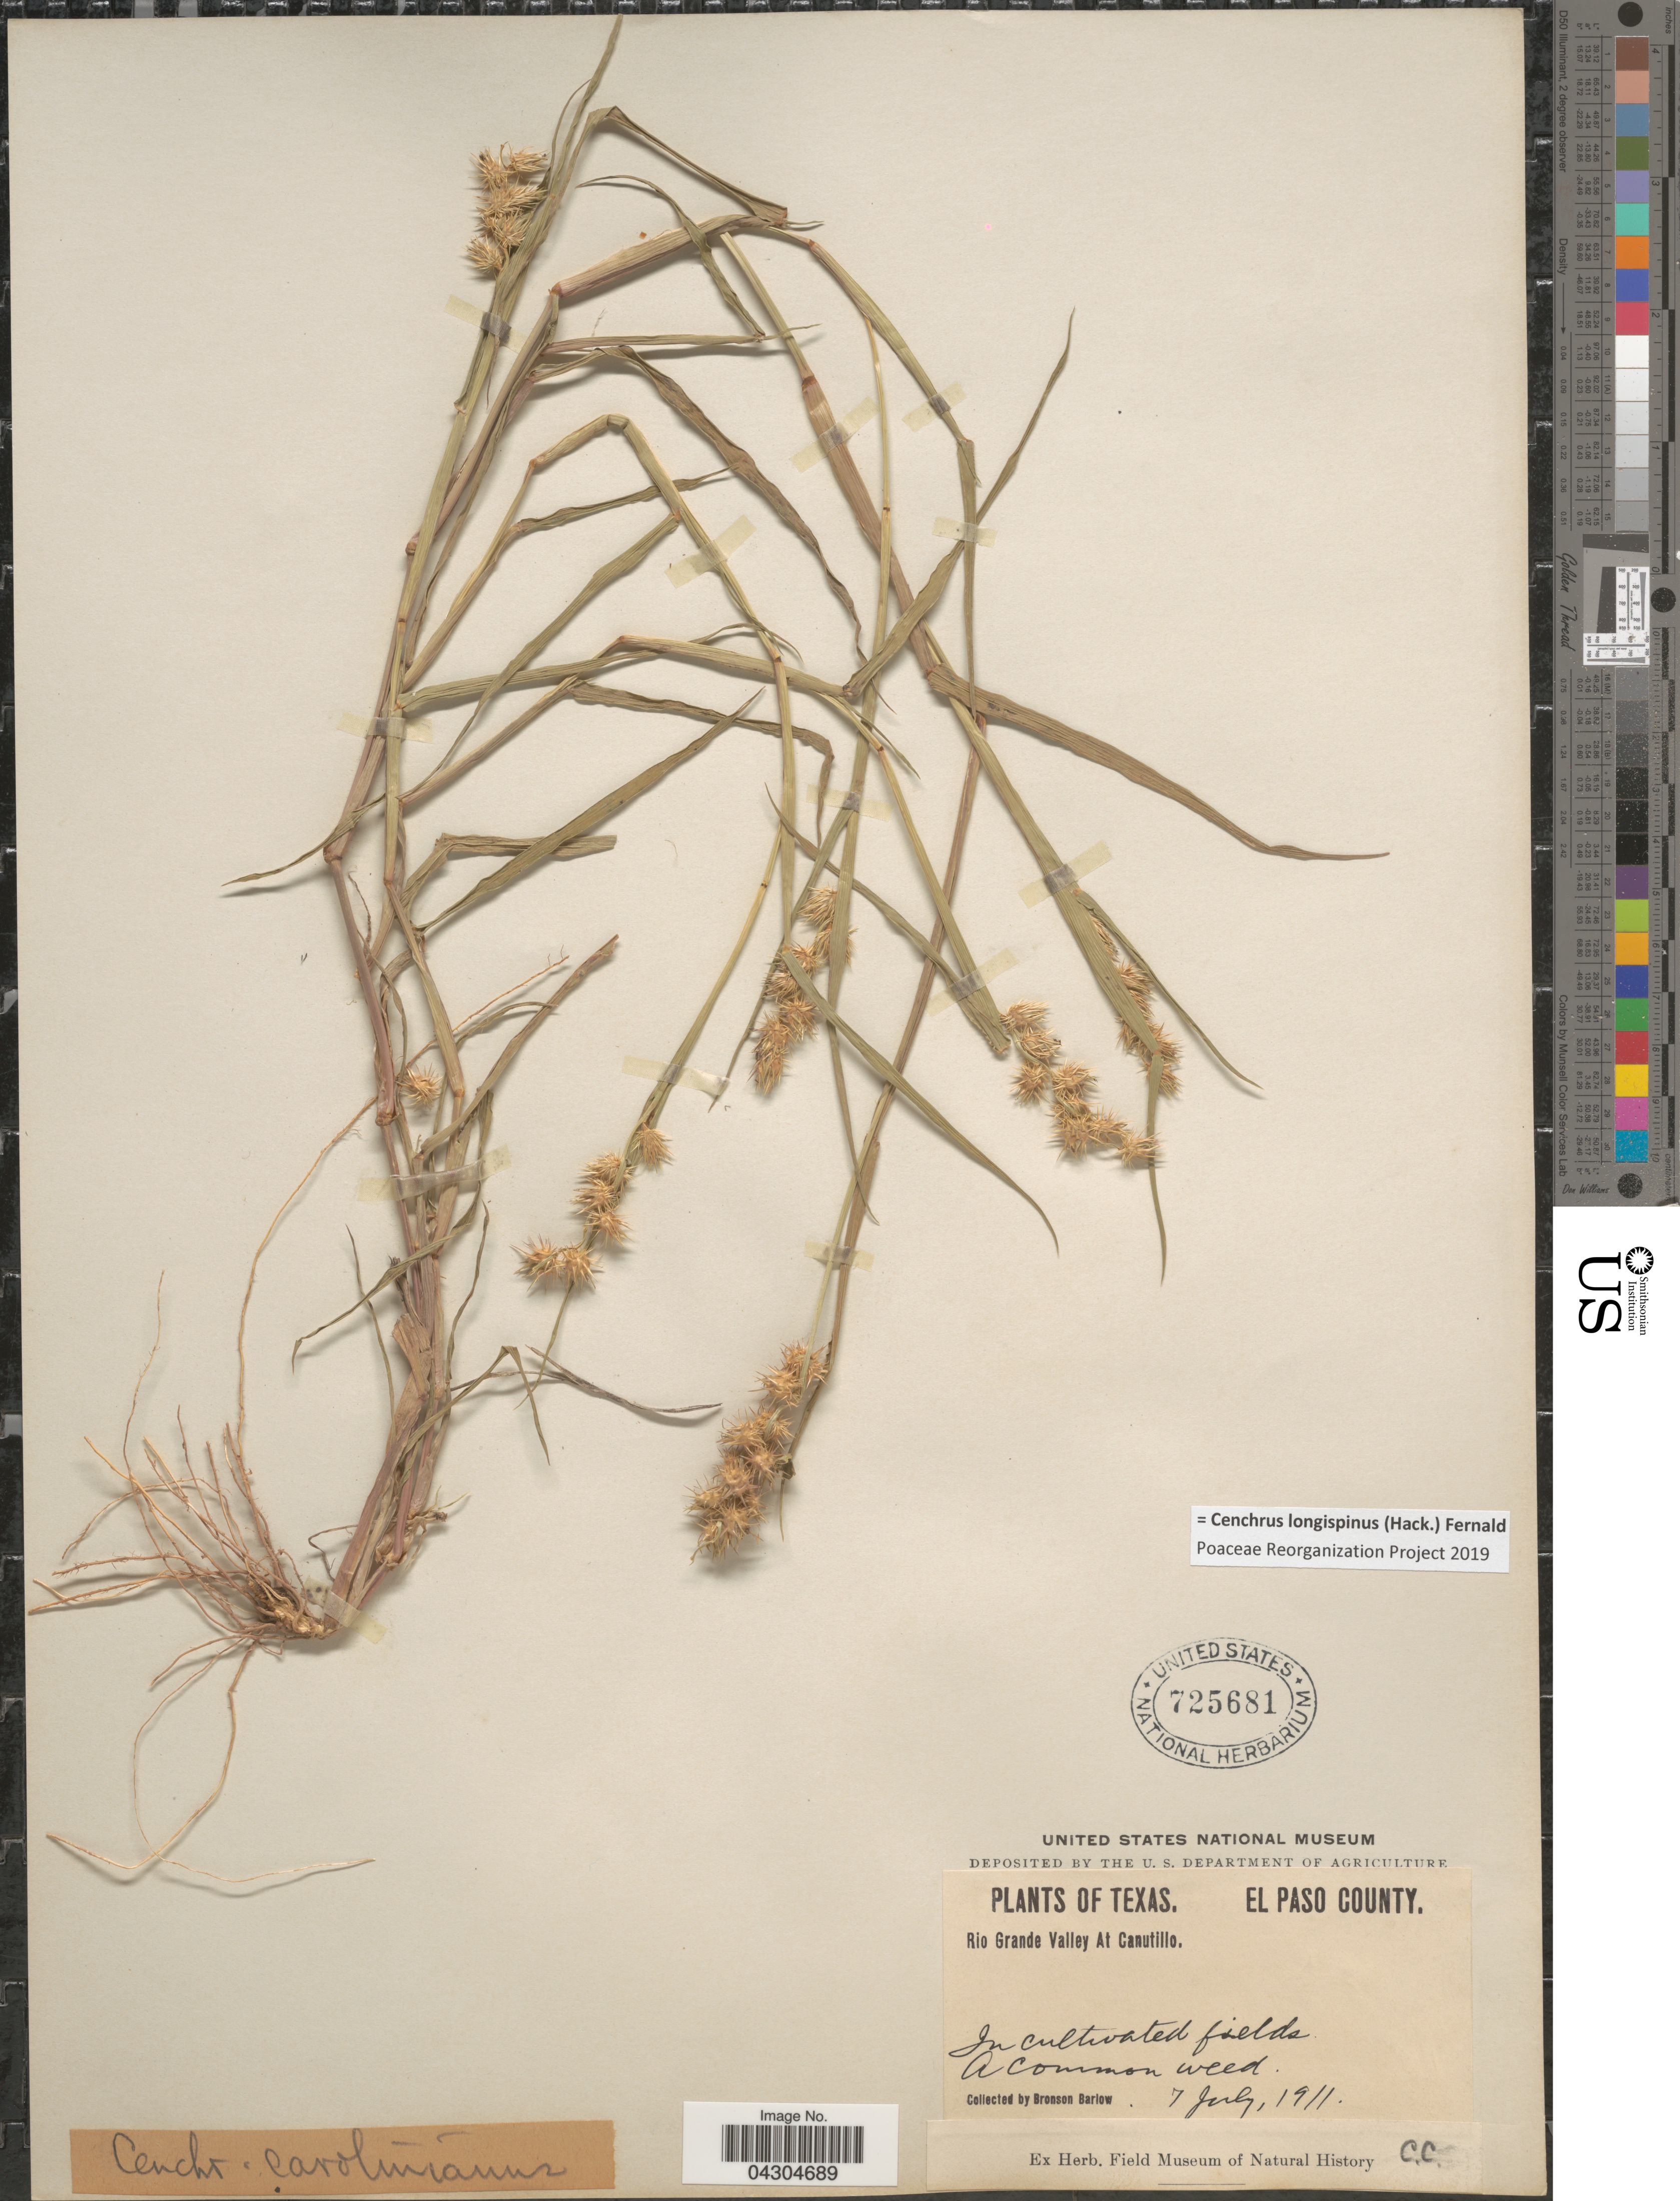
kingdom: Plantae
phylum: Tracheophyta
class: Liliopsida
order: Poales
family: Poaceae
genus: Cenchrus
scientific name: Cenchrus longispinus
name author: (Hack.) Fernald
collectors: Barlow, B.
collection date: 1911-07-07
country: United States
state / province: Texas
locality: El Paso County. Rio Grande Valley At Canutillo. In cultivated fields.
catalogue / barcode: US 725681